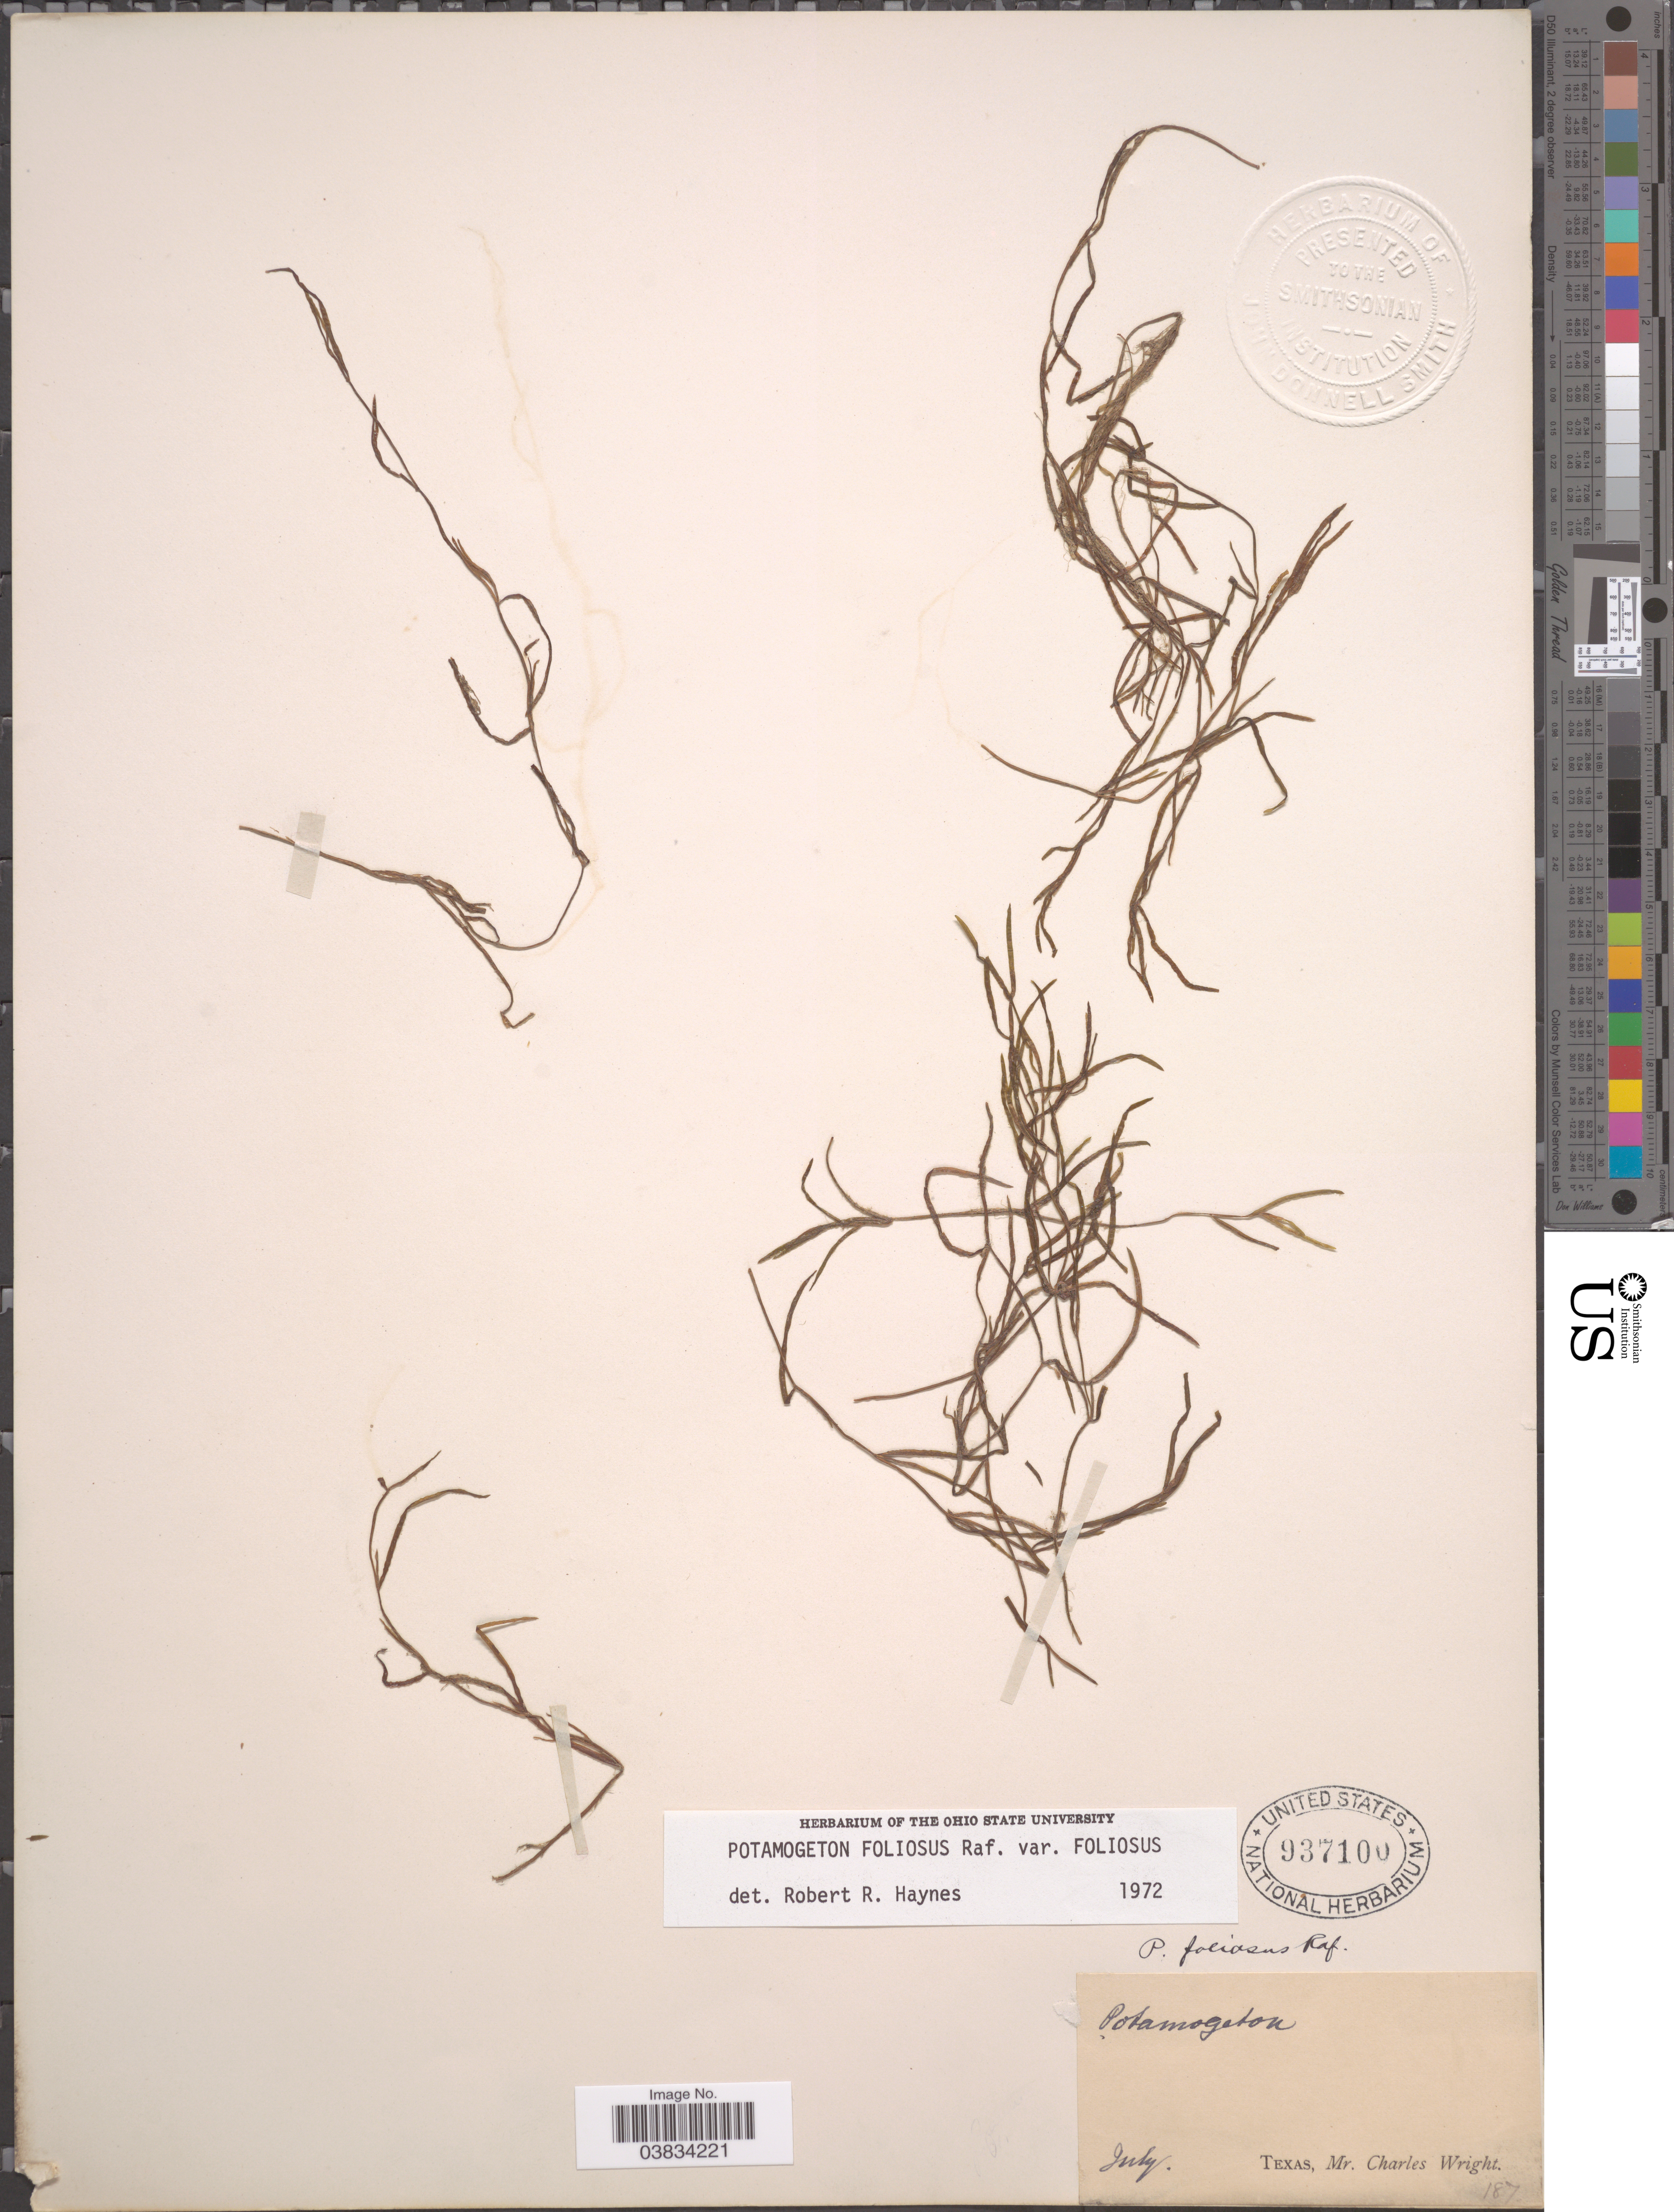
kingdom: Plantae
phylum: Tracheophyta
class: Liliopsida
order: Alismatales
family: Potamogetonaceae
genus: Potamogeton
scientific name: Potamogeton foliosus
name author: Raf.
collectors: C. Wright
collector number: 187?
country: United States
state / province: Texas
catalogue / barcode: US 937100